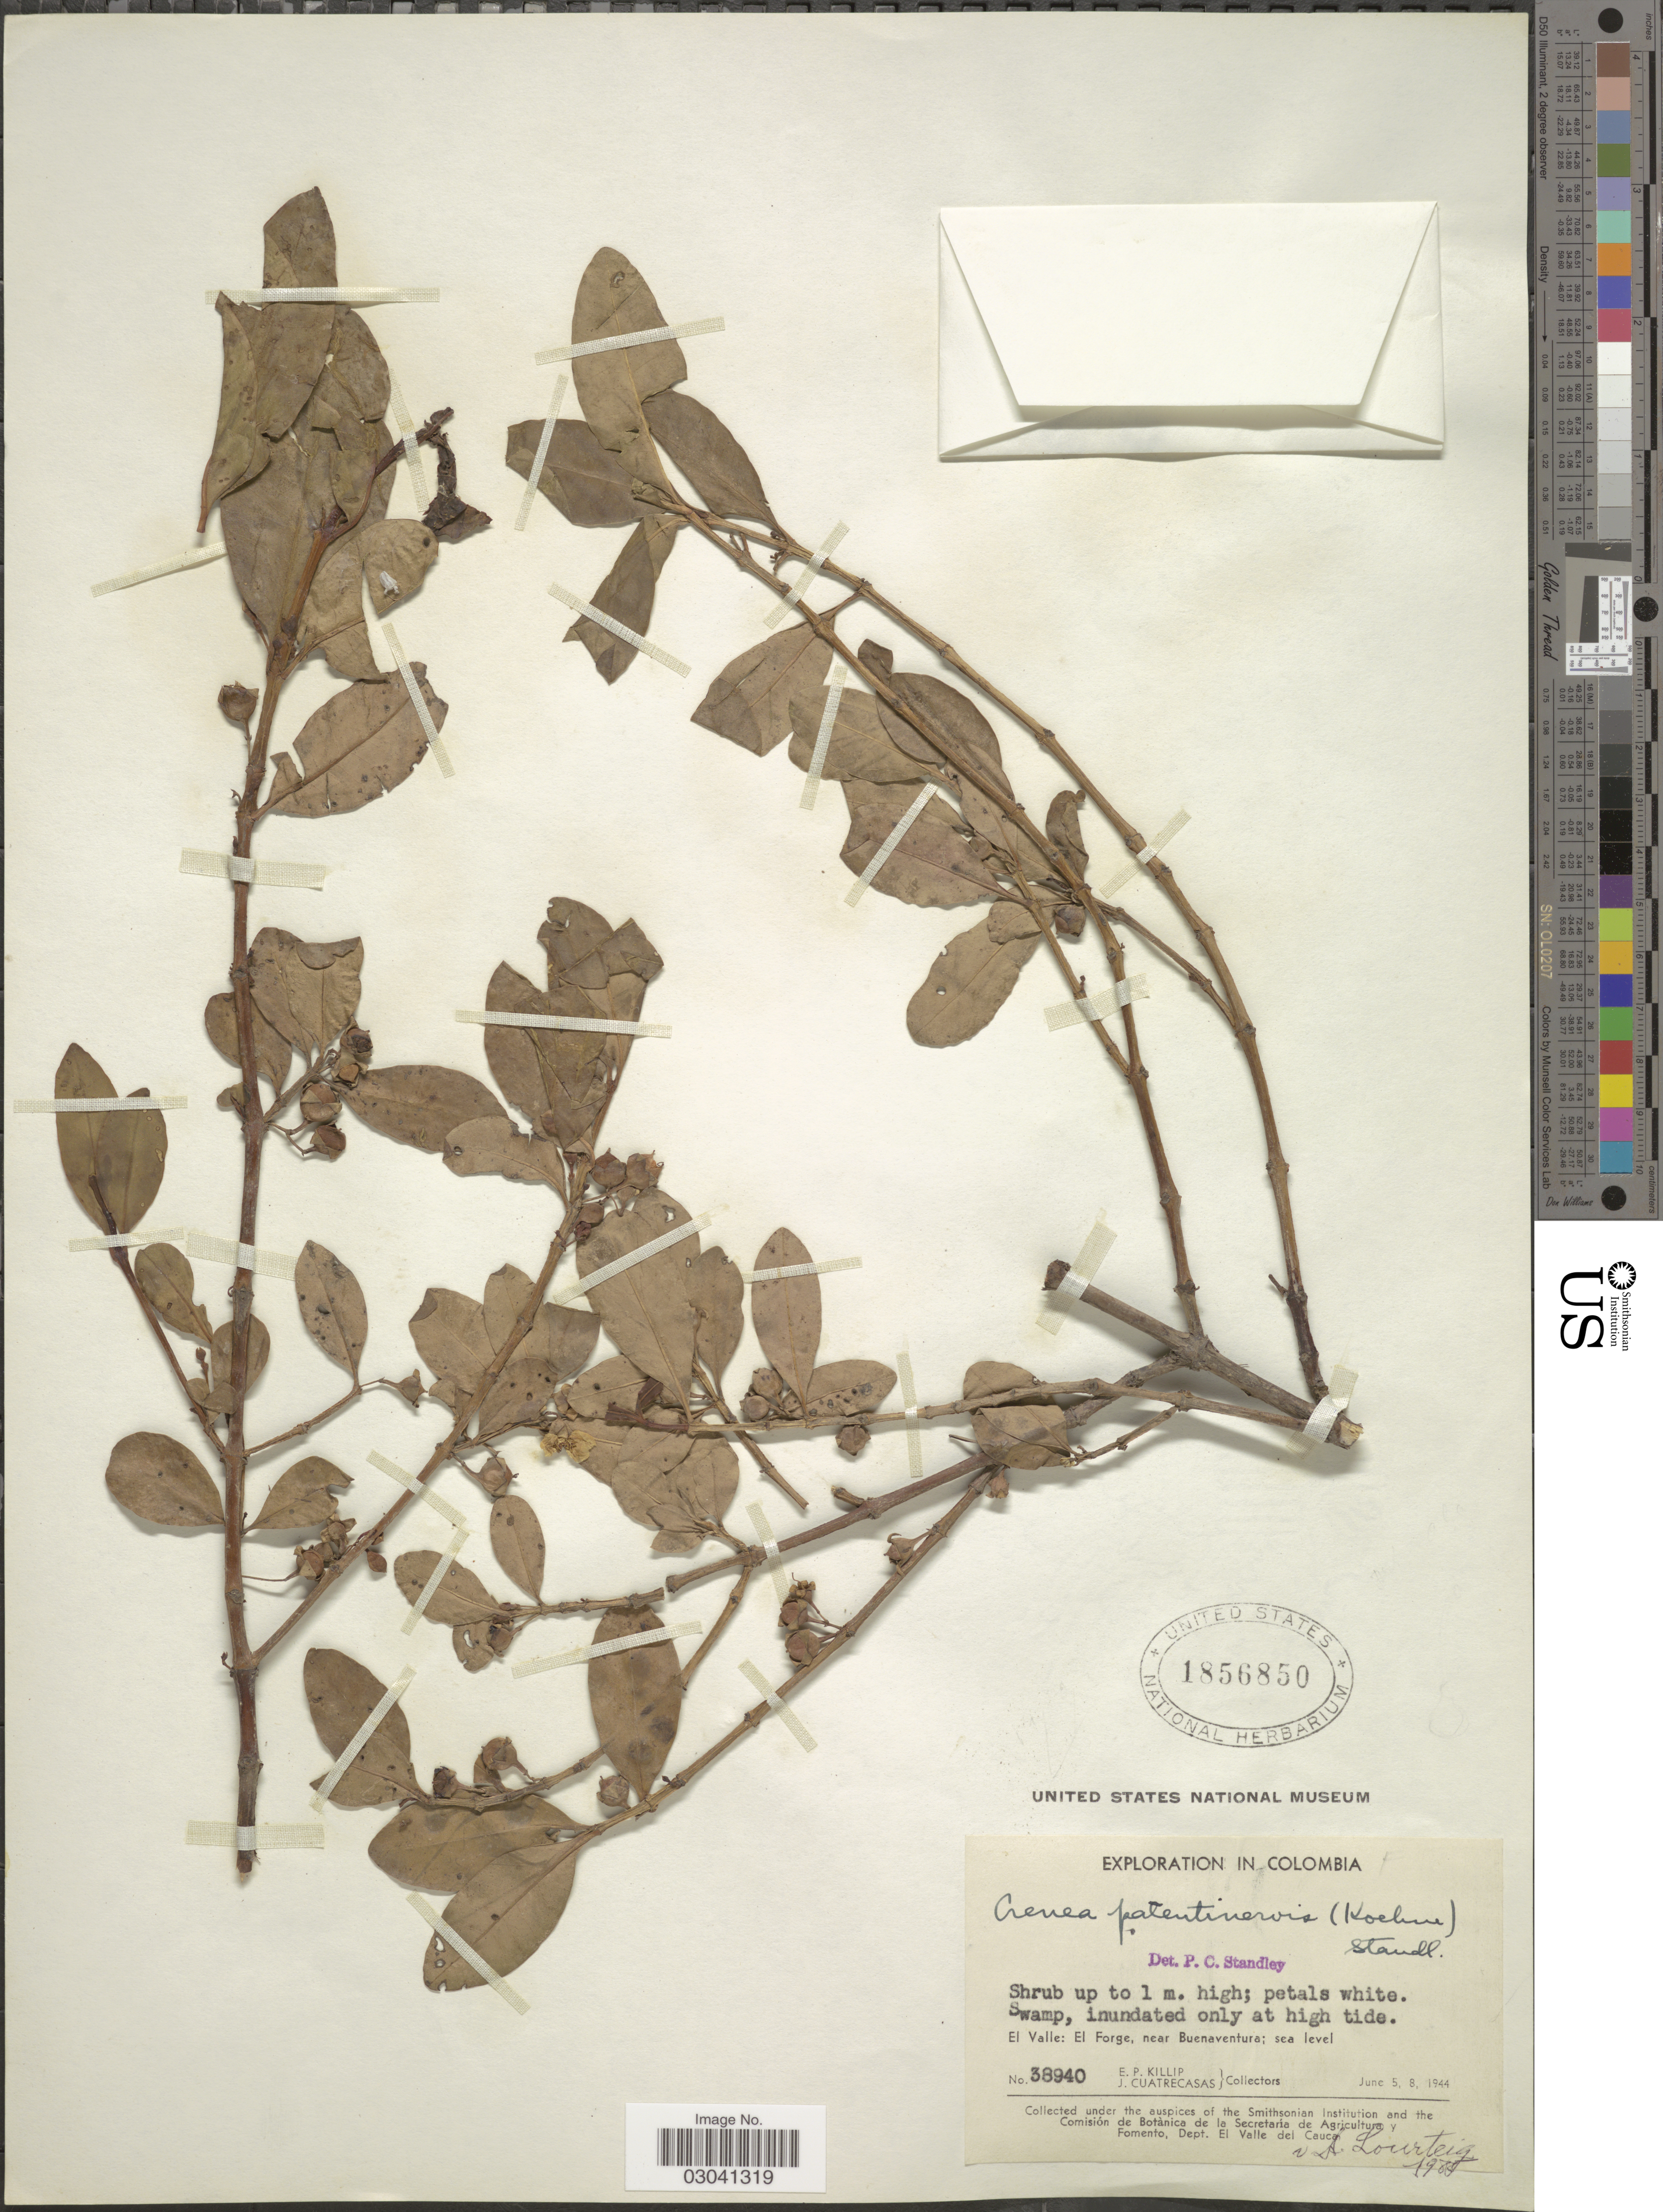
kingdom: Plantae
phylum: Tracheophyta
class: Magnoliopsida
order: Myrtales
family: Lythraceae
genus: Ammannia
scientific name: Ammannia patentinervius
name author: (Koehne) S.A. Graham et al.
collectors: E. P. Killip & J. Cuatrecasas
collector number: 38940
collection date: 1944-06-05/1944-06-08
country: Colombia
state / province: Valle del Cauca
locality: El Valle: El Forge, near Buenaventura.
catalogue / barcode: US 1856850